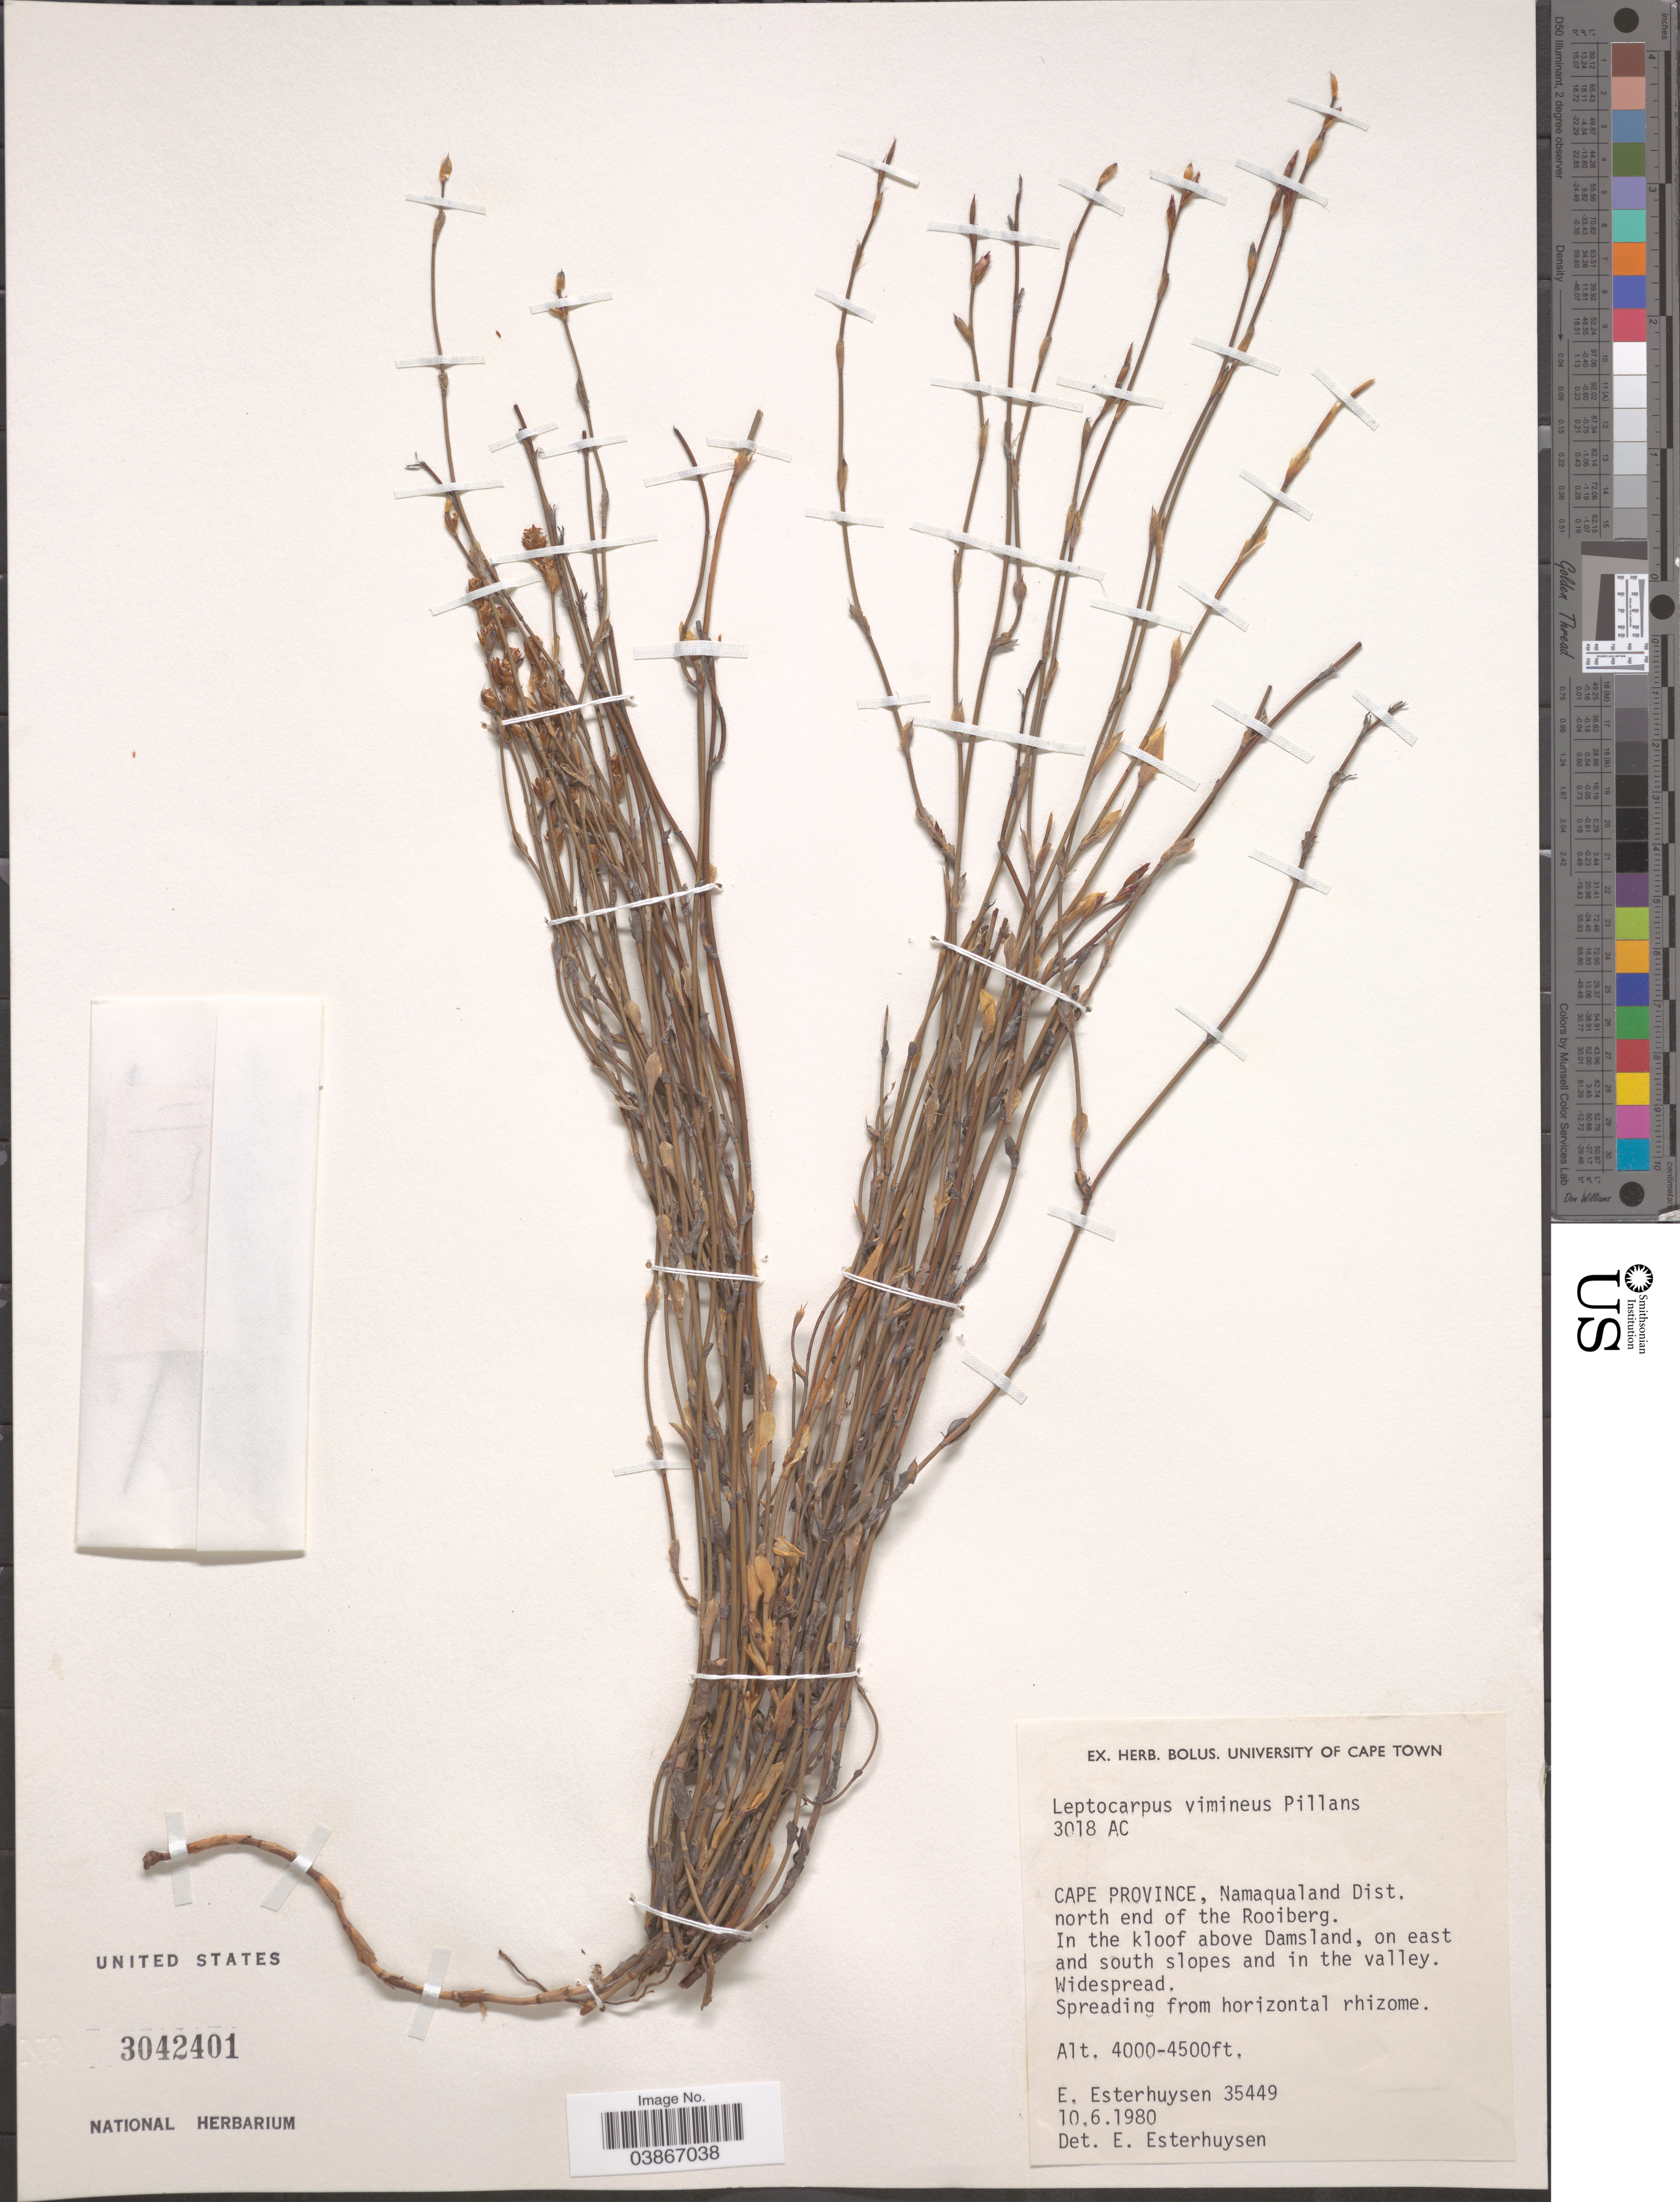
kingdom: Plantae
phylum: Tracheophyta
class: Liliopsida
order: Poales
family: Restionaceae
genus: Leptocarpus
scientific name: Leptocarpus vimineus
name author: (Rottb.) Pillans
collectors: E. E. Esterhuysen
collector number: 35449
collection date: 1980-06-10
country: South Africa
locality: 3018 AC. Namaqualand Dist. North end of the Rooiberg. In the kloof above Damsland, on east and south slopes and in the valley.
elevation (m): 1219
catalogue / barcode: US 3042401